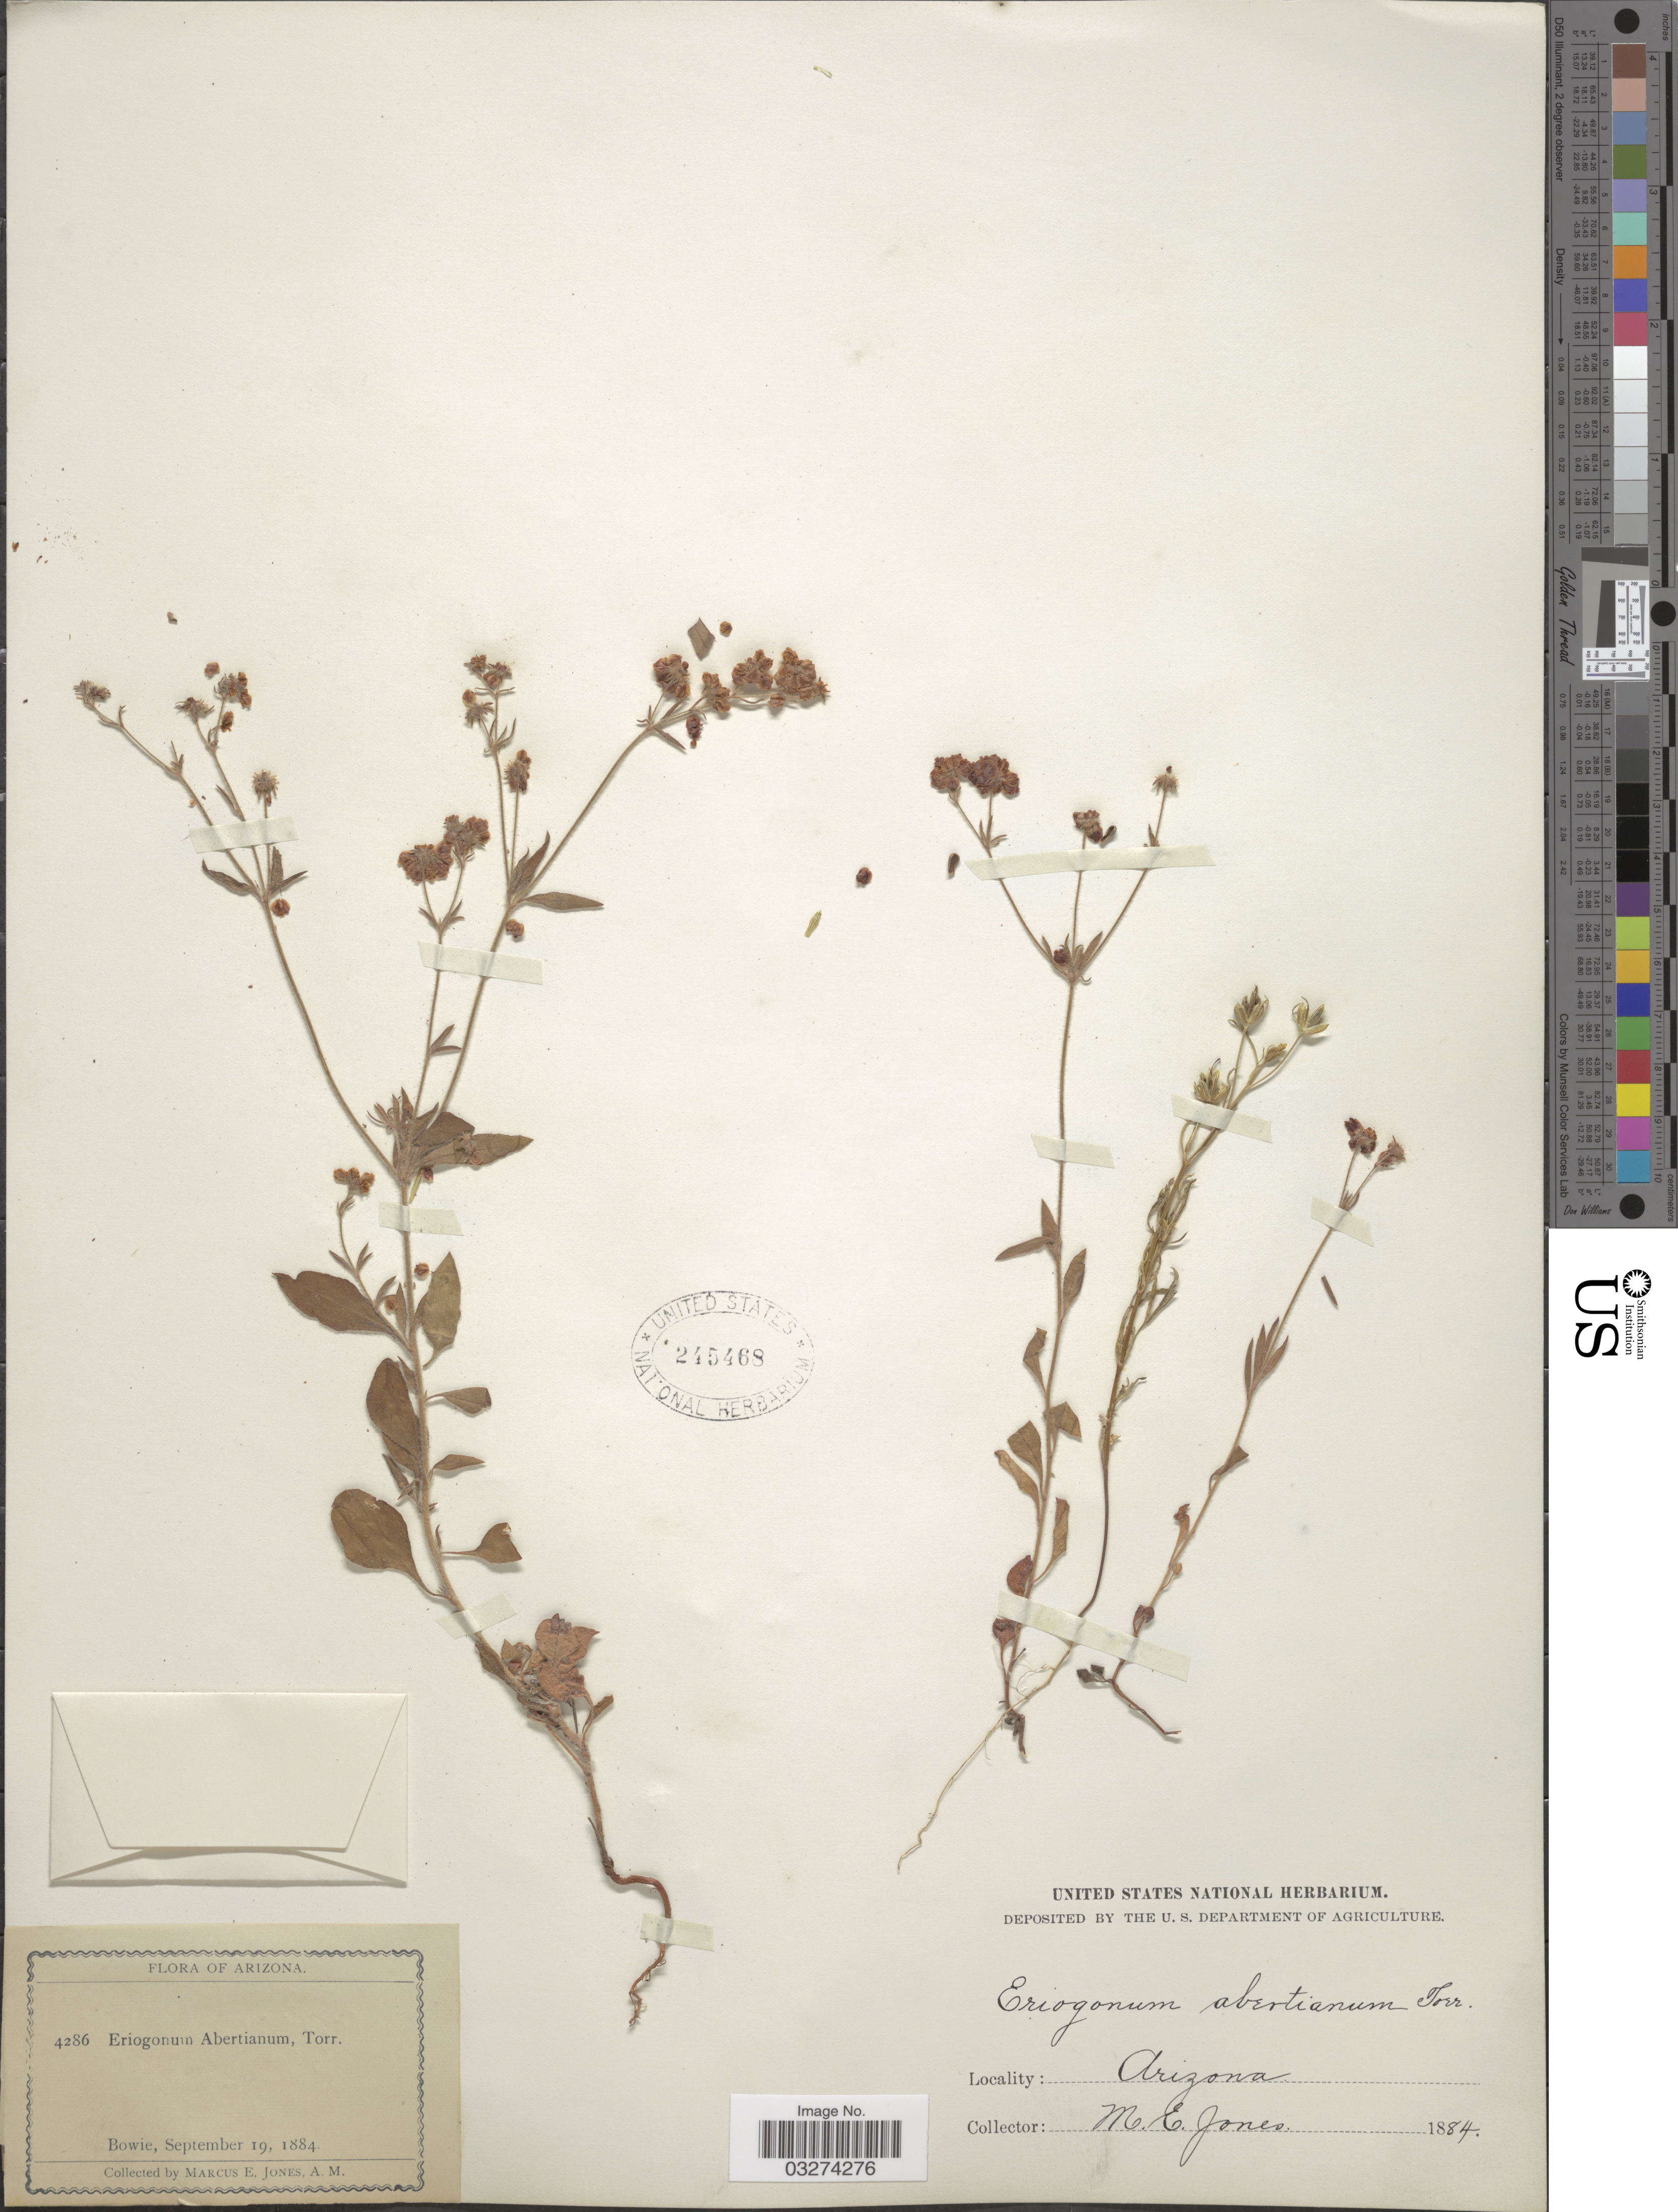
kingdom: Plantae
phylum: Tracheophyta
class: Magnoliopsida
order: Caryophyllales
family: Polygonaceae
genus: Eriogonum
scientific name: Eriogonum abertianum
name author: Torr.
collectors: M. E. Jones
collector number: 4286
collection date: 1884-09-19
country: United States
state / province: Arizona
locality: Bowie.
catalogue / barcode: US 245468